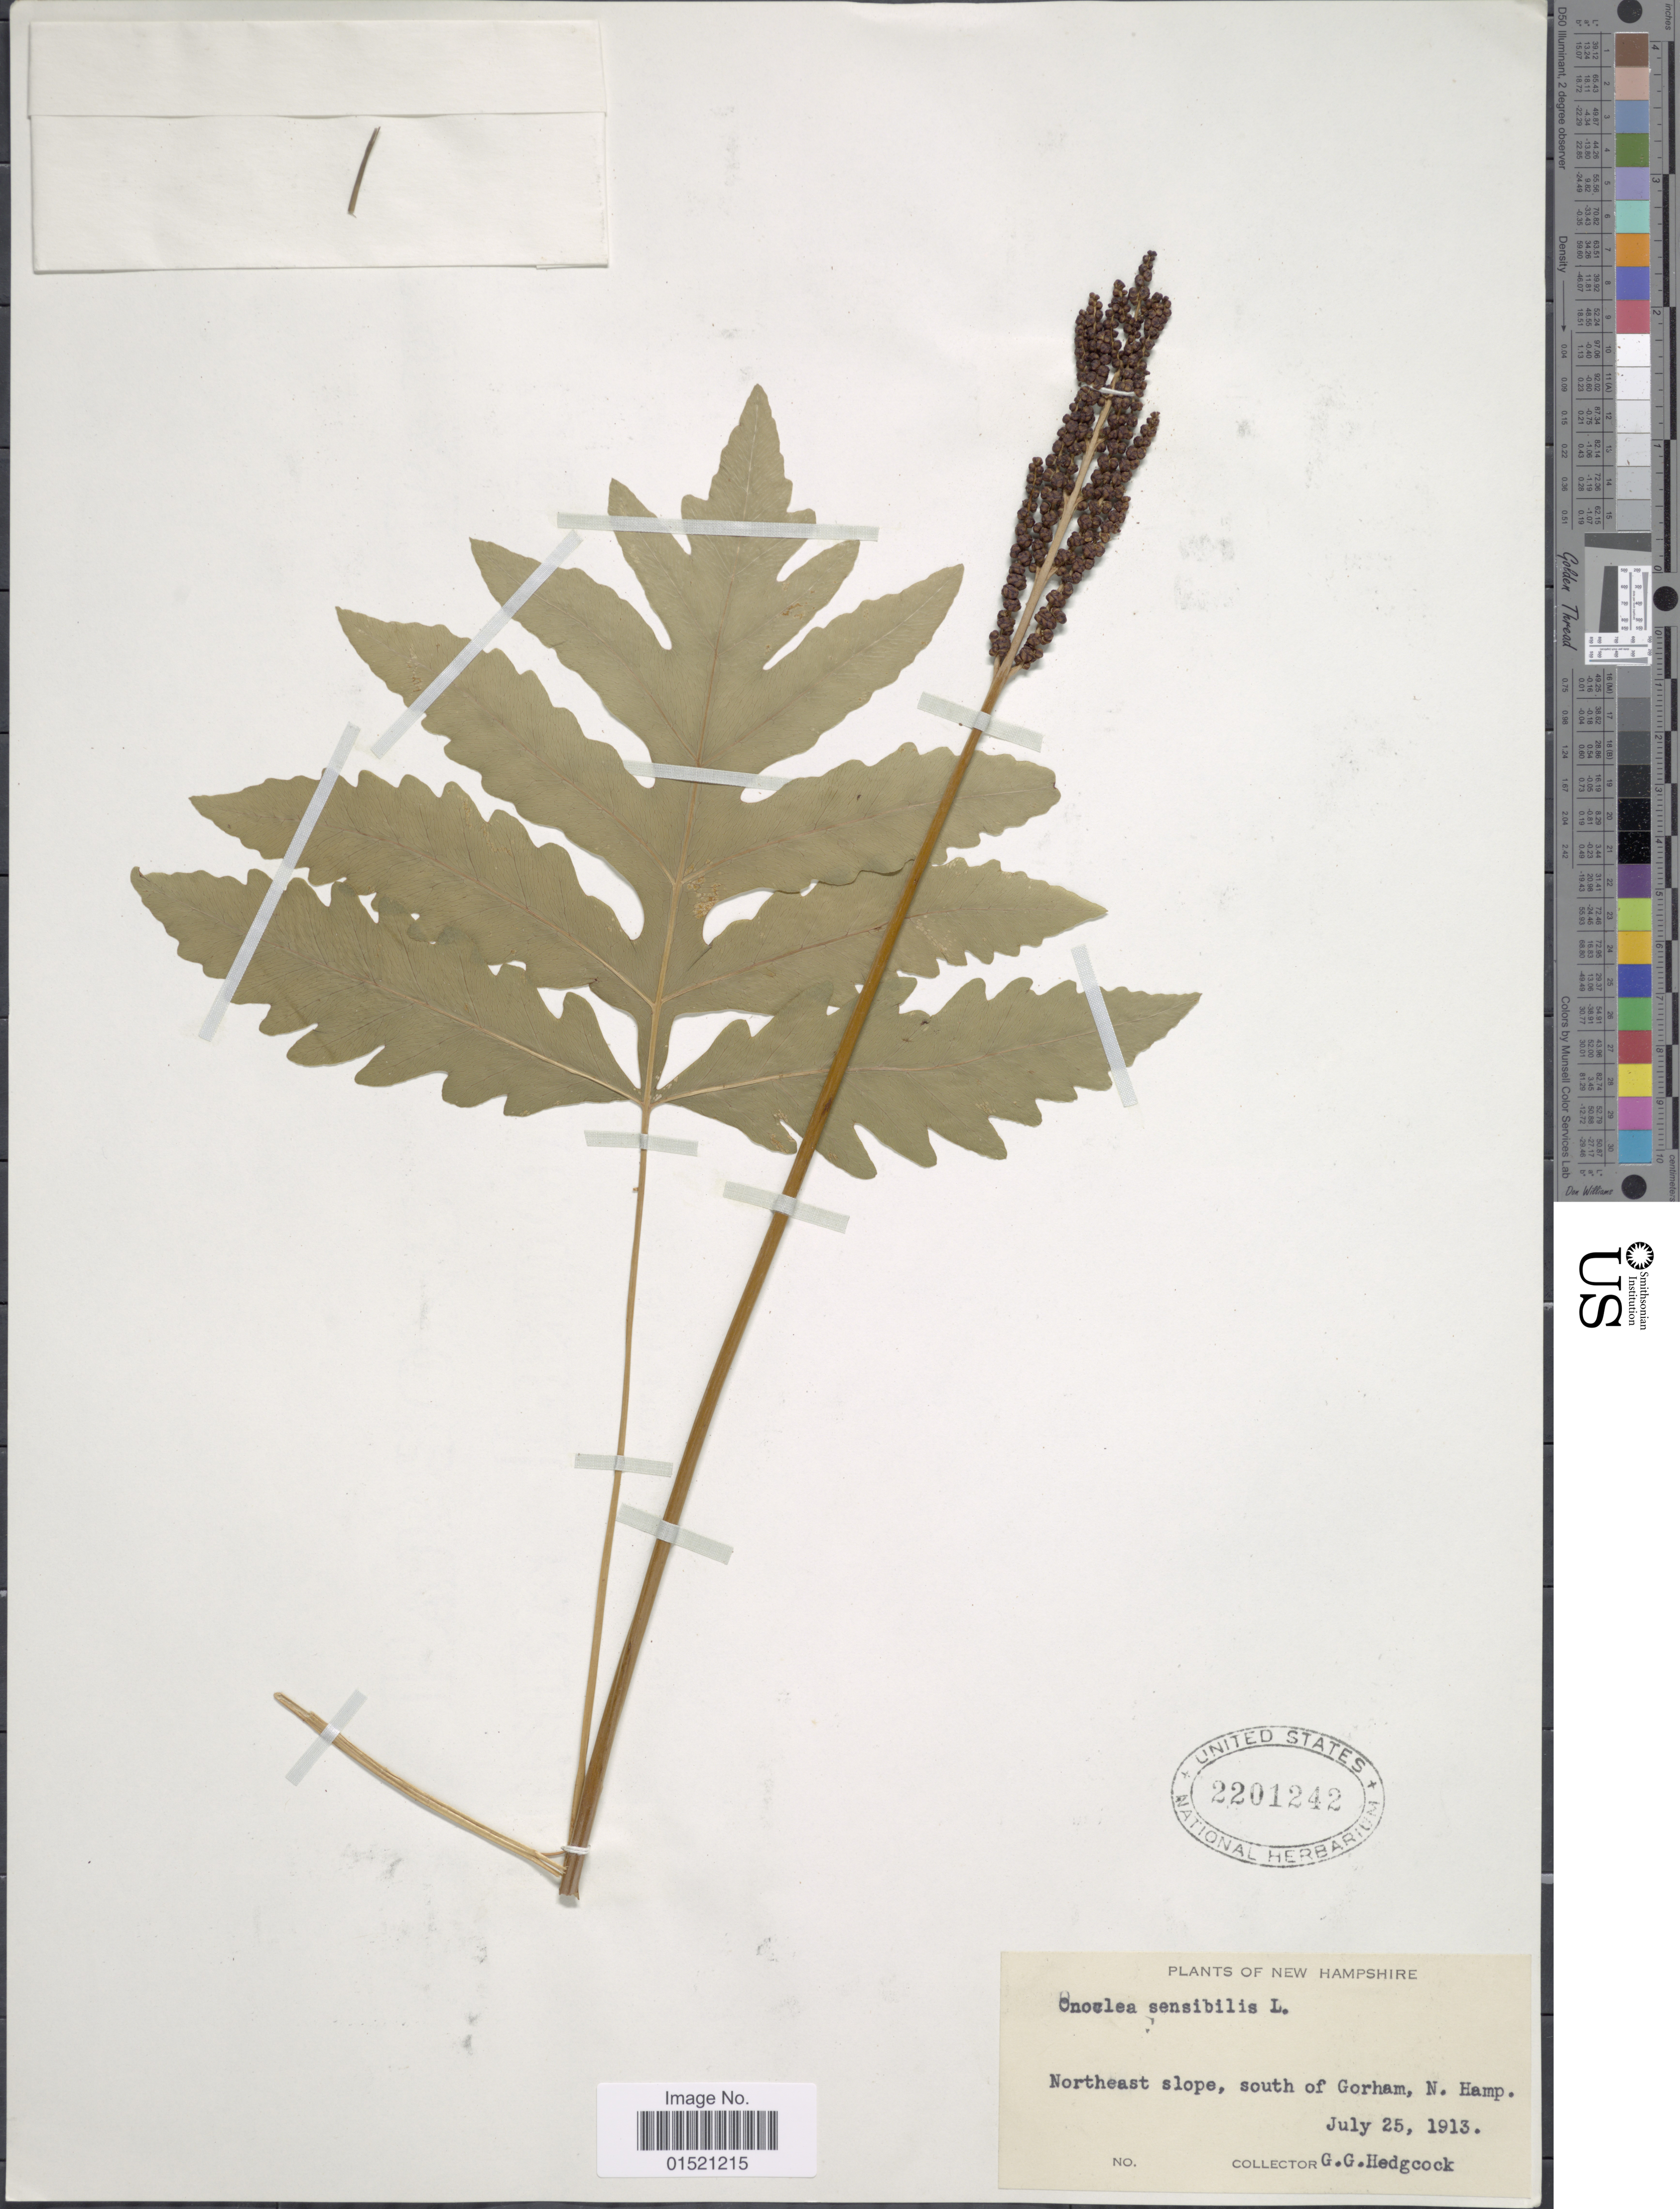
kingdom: Plantae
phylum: Tracheophyta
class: Polypodiopsida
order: Polypodiales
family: Onocleaceae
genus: Onoclea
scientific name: Onoclea sensibilis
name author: L.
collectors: G. Hedgcock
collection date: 1913-07-25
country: United States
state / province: New Hampshire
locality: Northeast slope, south of Gorham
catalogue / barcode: US 2201242